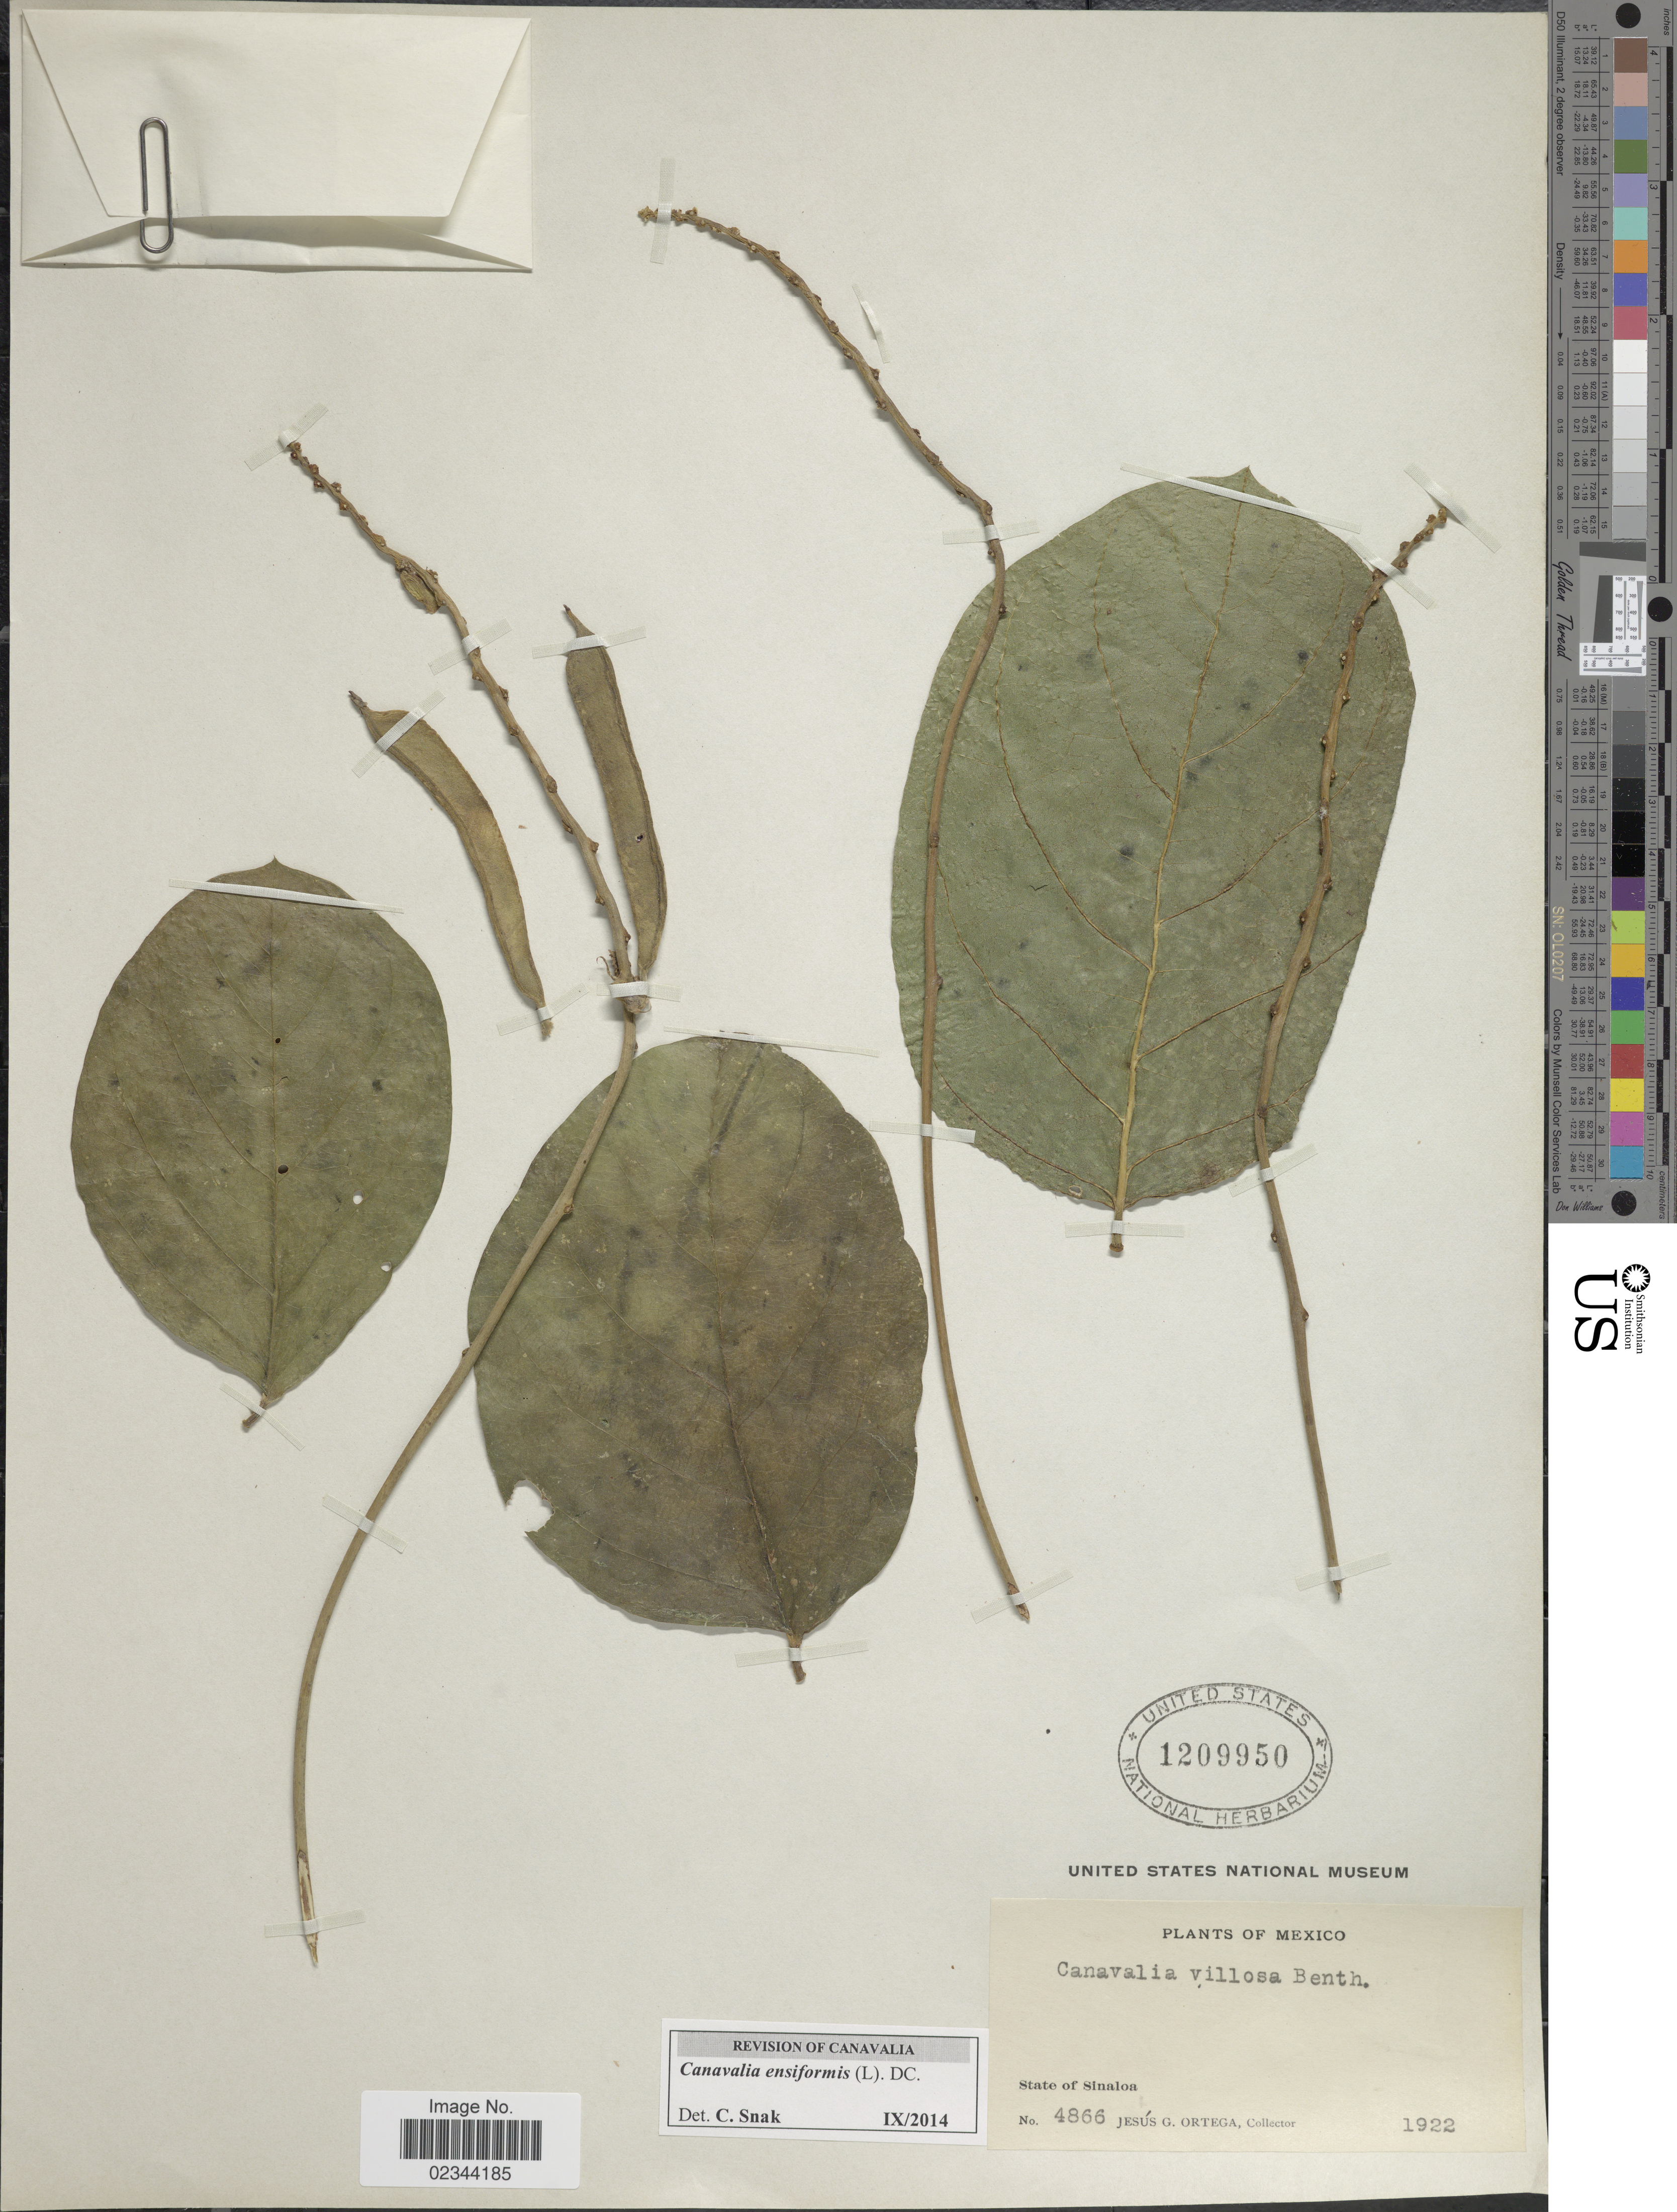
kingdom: Plantae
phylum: Tracheophyta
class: Magnoliopsida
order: Fabales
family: Fabaceae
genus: Canavalia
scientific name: Canavalia ensiformis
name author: (L.) DC.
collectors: J. Ortega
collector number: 4866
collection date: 1922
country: Mexico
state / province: Sinaloa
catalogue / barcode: US 1209950